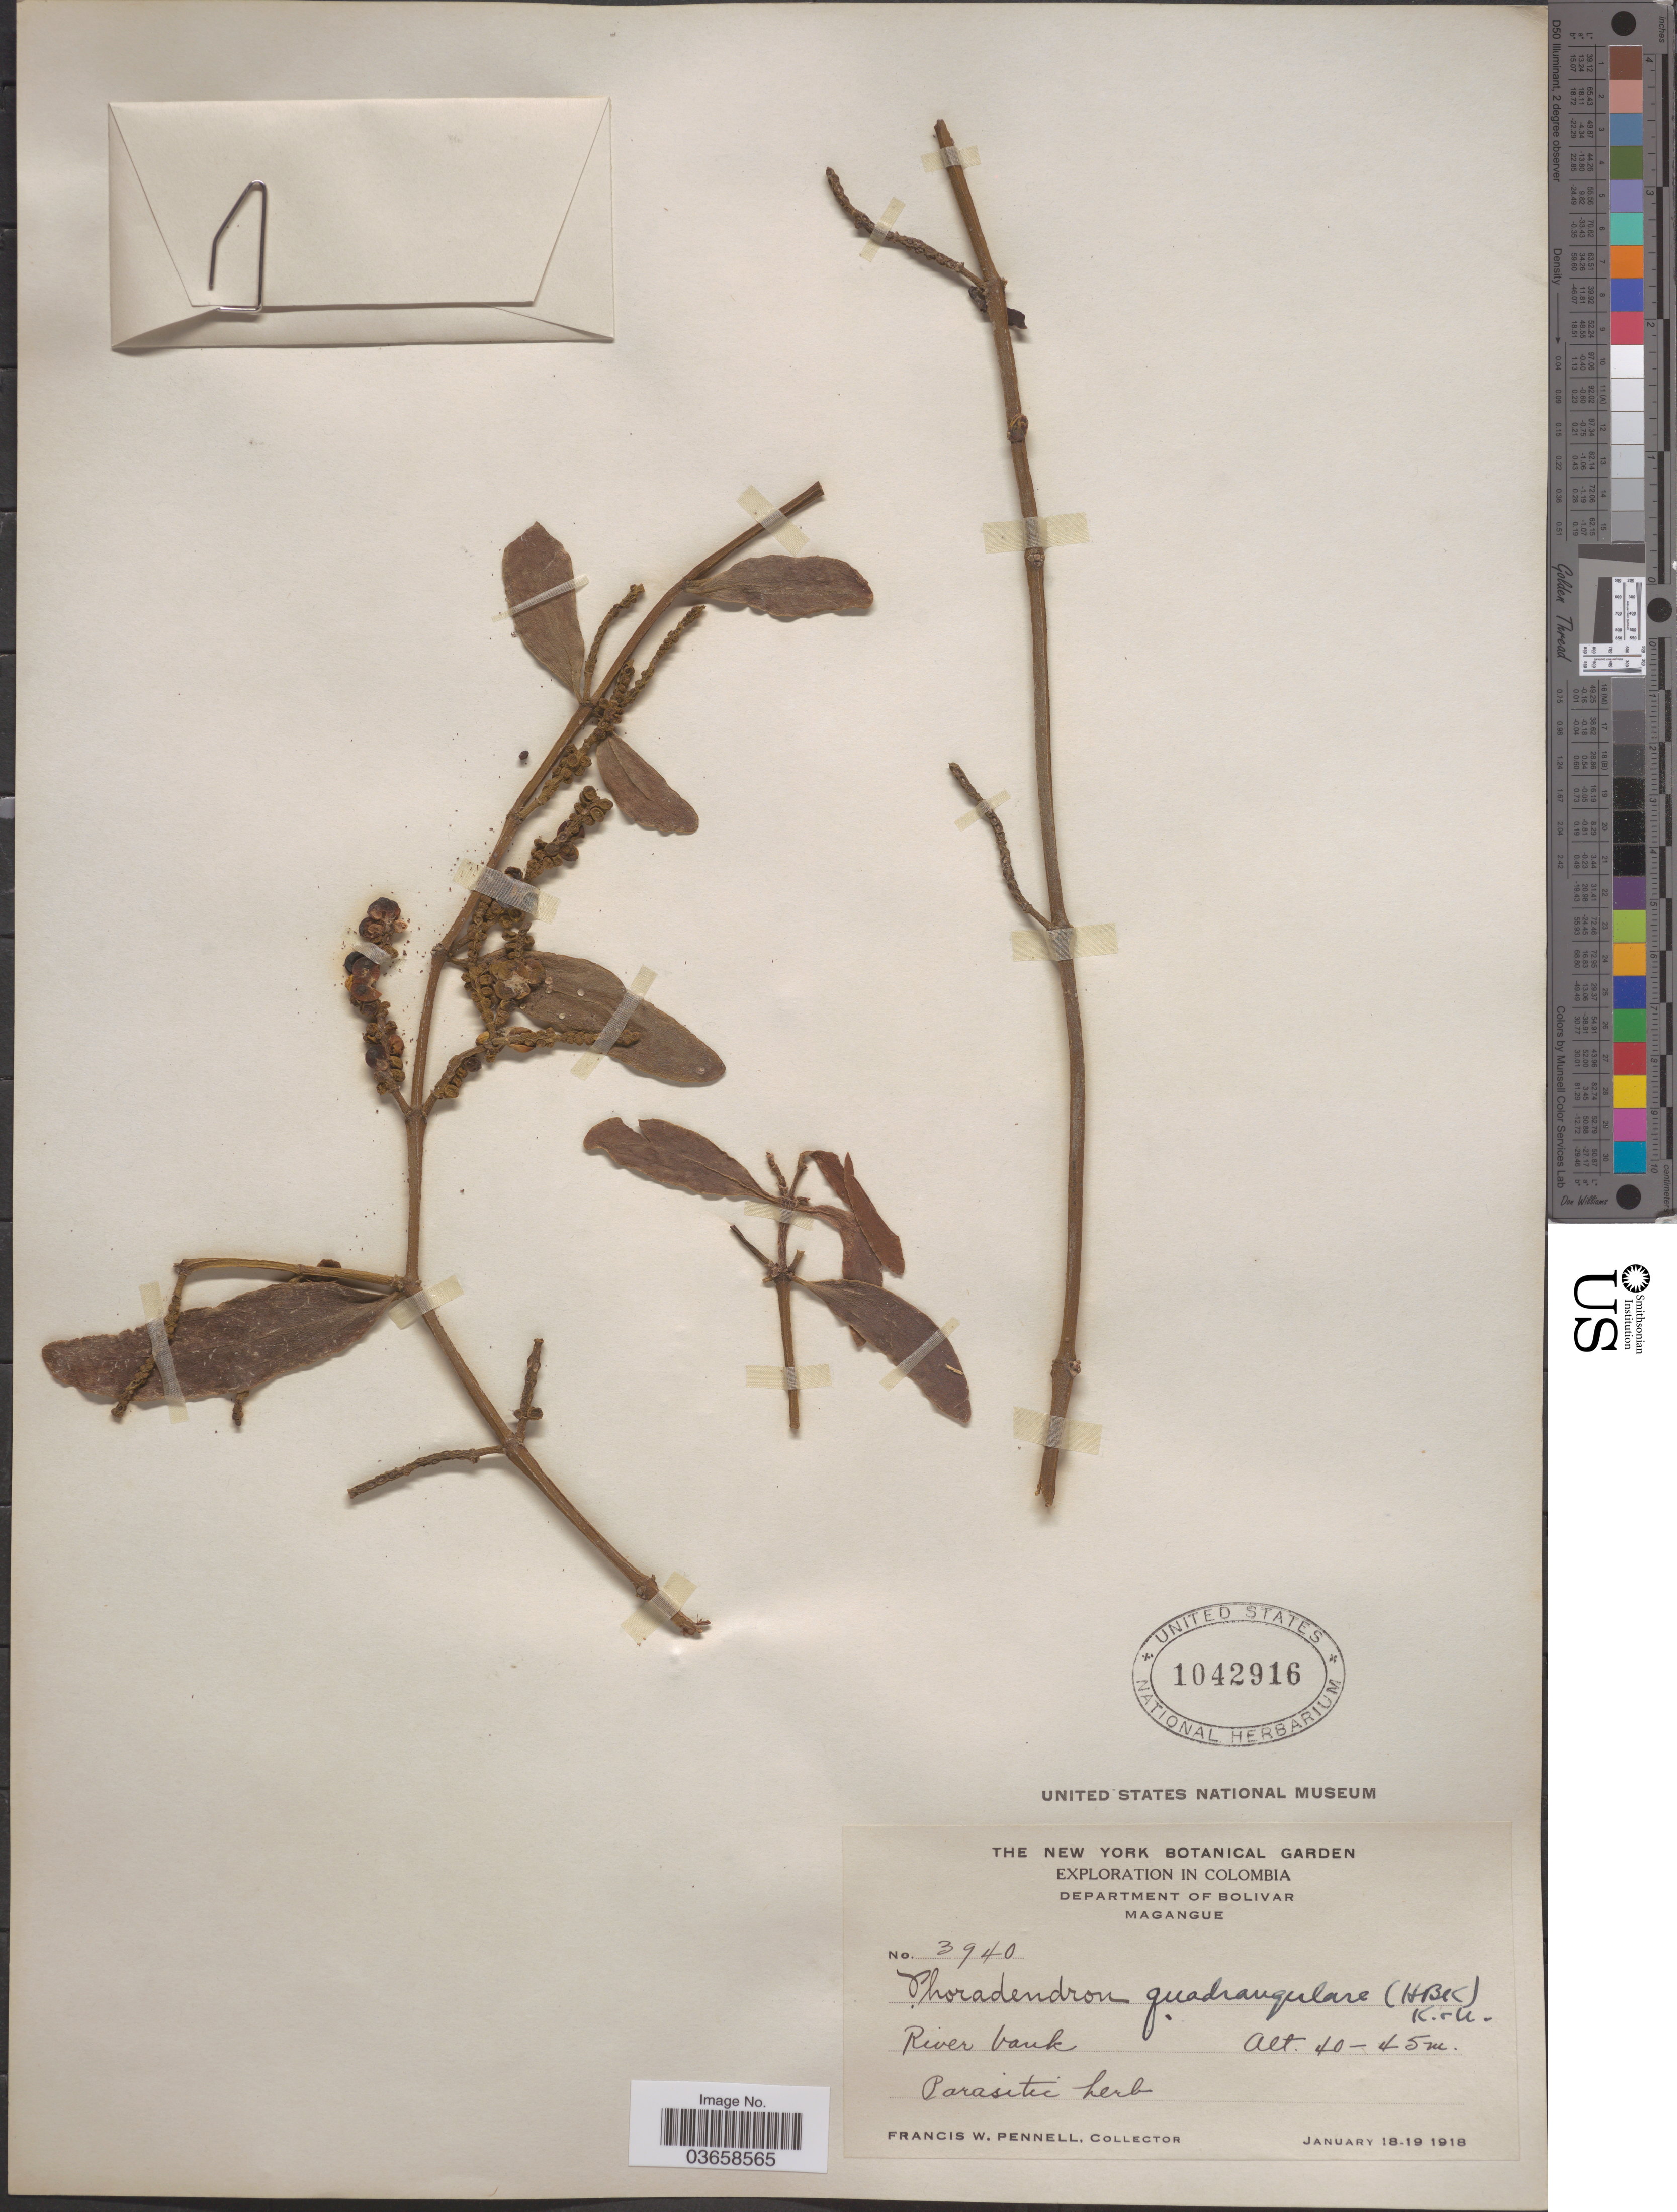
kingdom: Plantae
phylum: Tracheophyta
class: Magnoliopsida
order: Santalales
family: Viscaceae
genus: Phoradendron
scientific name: Phoradendron quadrangulare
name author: (Kunth) Griseb.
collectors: F. W. Pennell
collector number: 3940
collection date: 1918-01-18/1918-01-19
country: Colombia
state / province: Bolívar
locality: Department of Bolivar. Magangue.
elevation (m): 40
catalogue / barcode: US 1042916